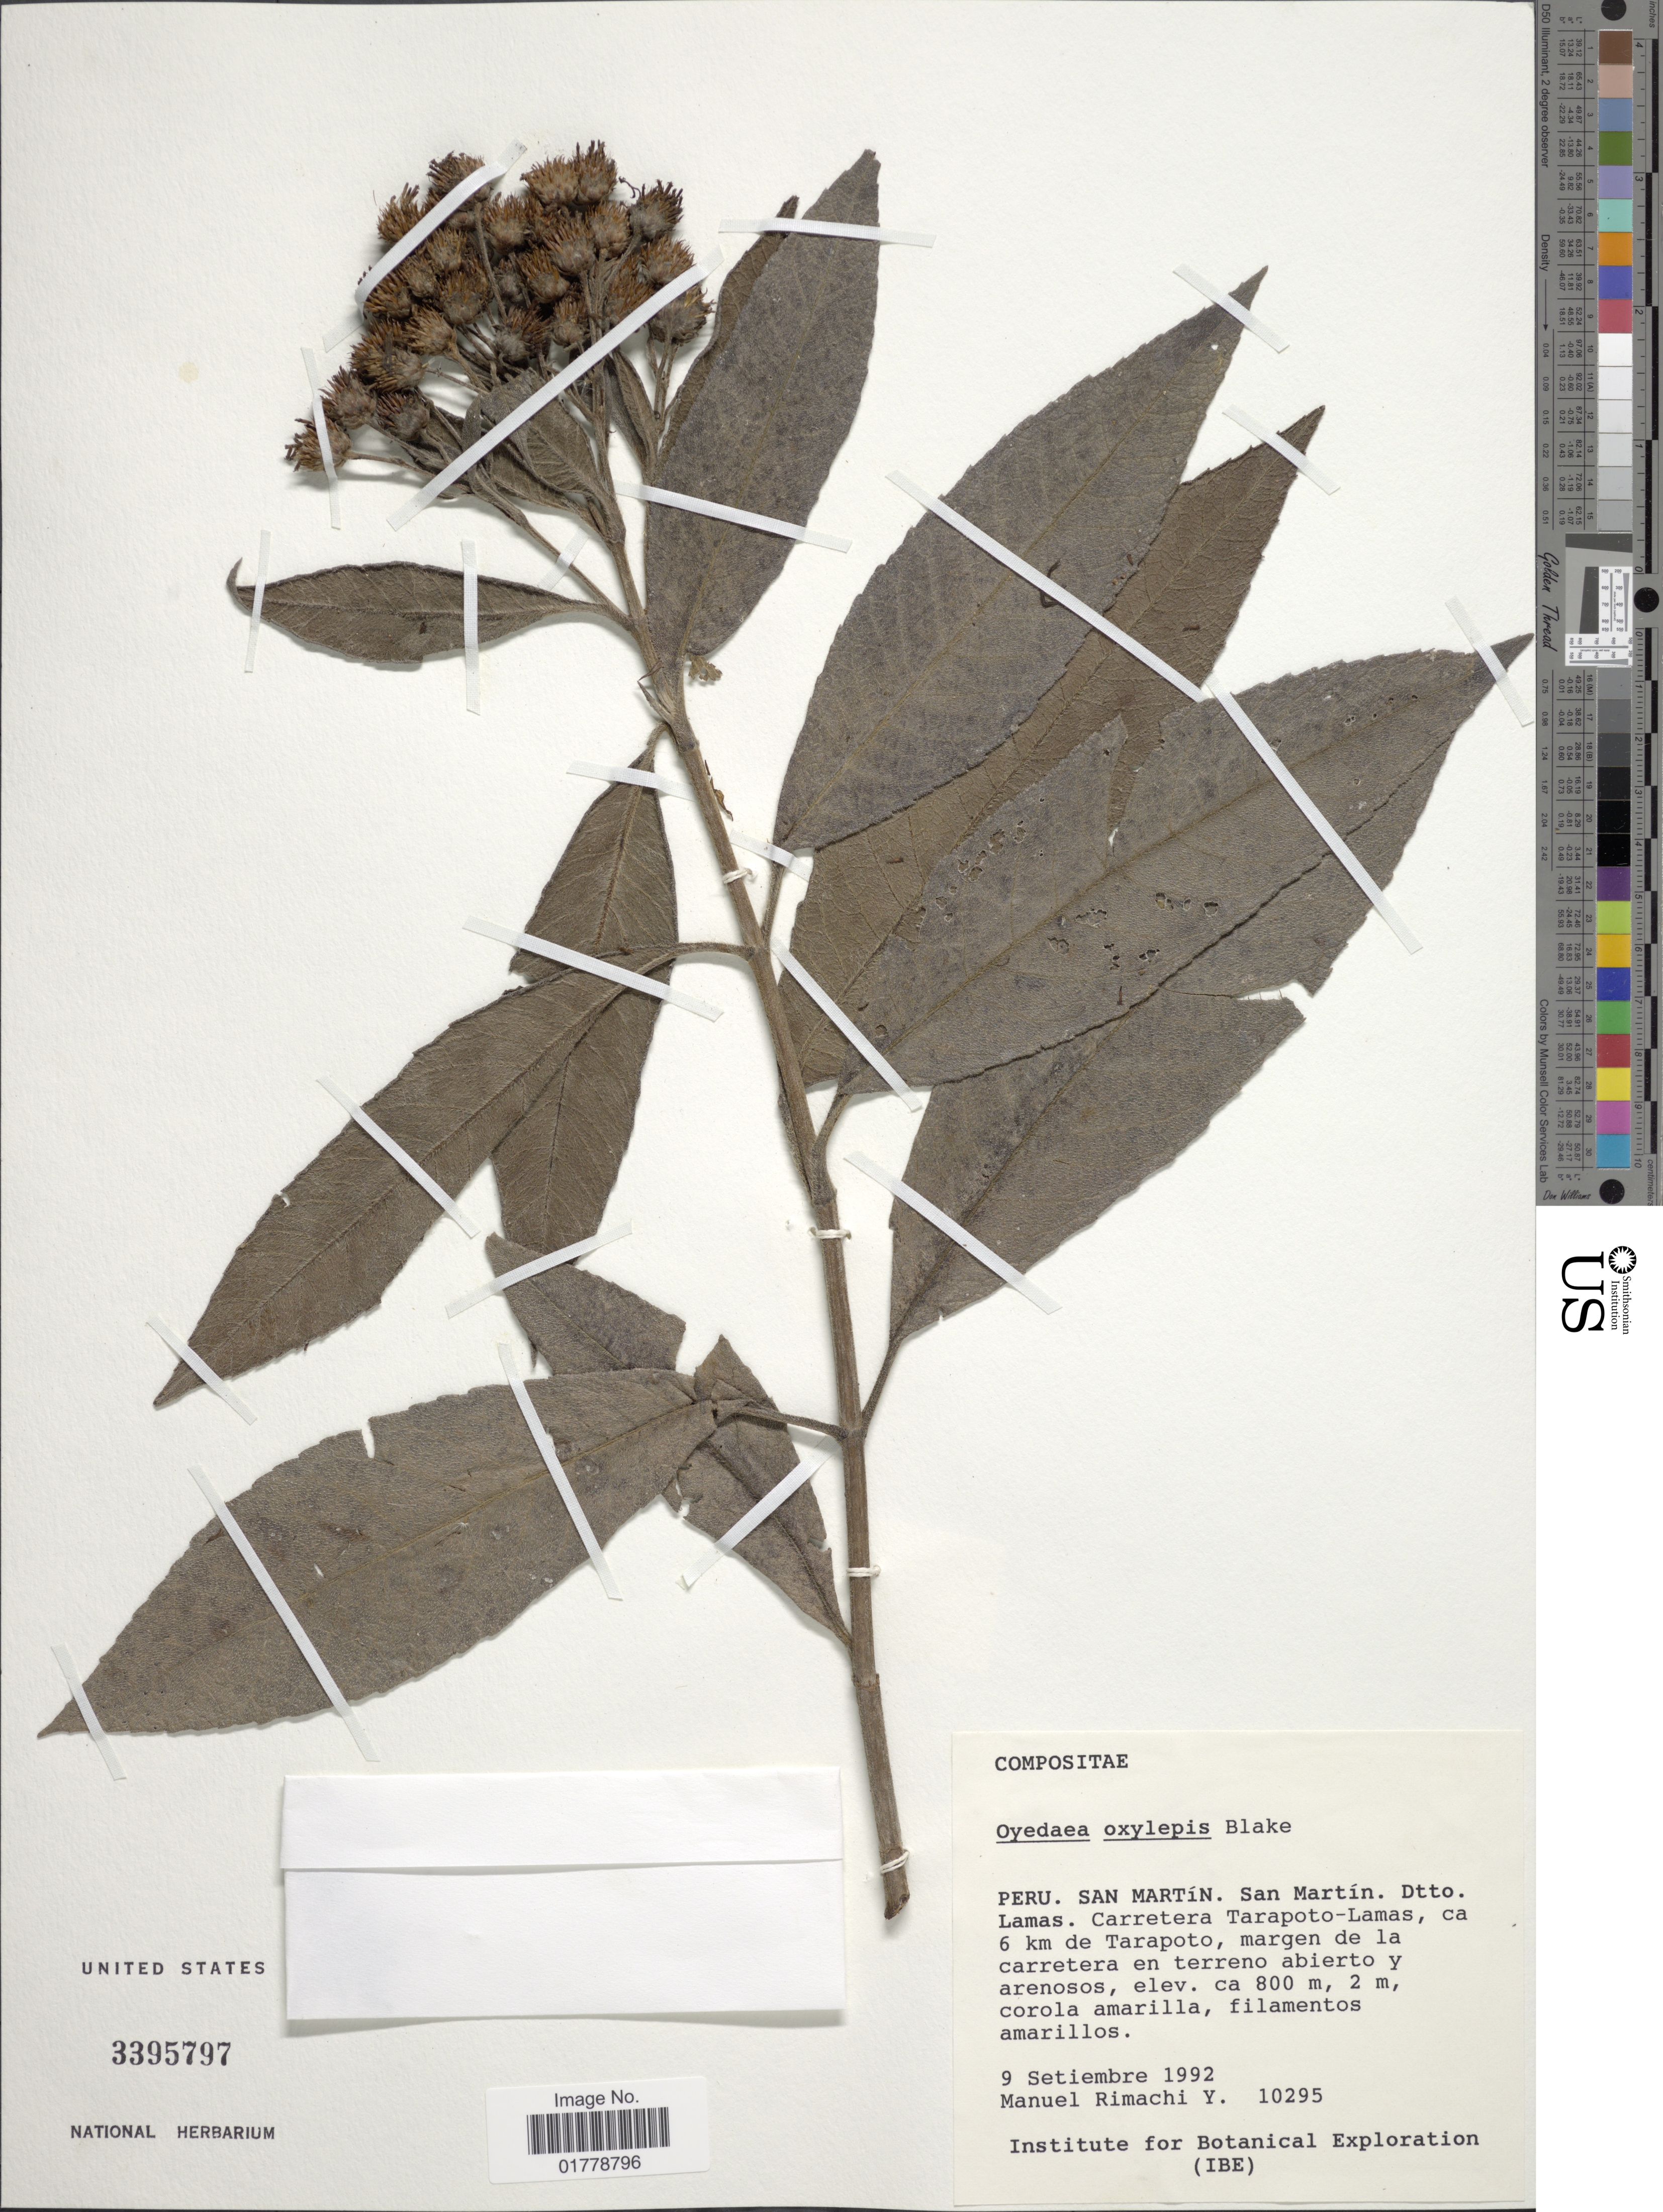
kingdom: Plantae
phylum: Tracheophyta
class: Magnoliopsida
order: Asterales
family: Asteraceae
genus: Oyedaea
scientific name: Oyedaea oxylepis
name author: S.F. Blake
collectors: M. Rimachi Y.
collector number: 10295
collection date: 1992-09-09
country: Peru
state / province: San Martín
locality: Peru. San Martín. San Martín. Dtto. Lamas. Carretera Tarapoto-Lamas, ca 6 km de Tarapoto, margen de la carretera en terreno abierto y arenosos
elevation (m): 800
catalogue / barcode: US 3395797